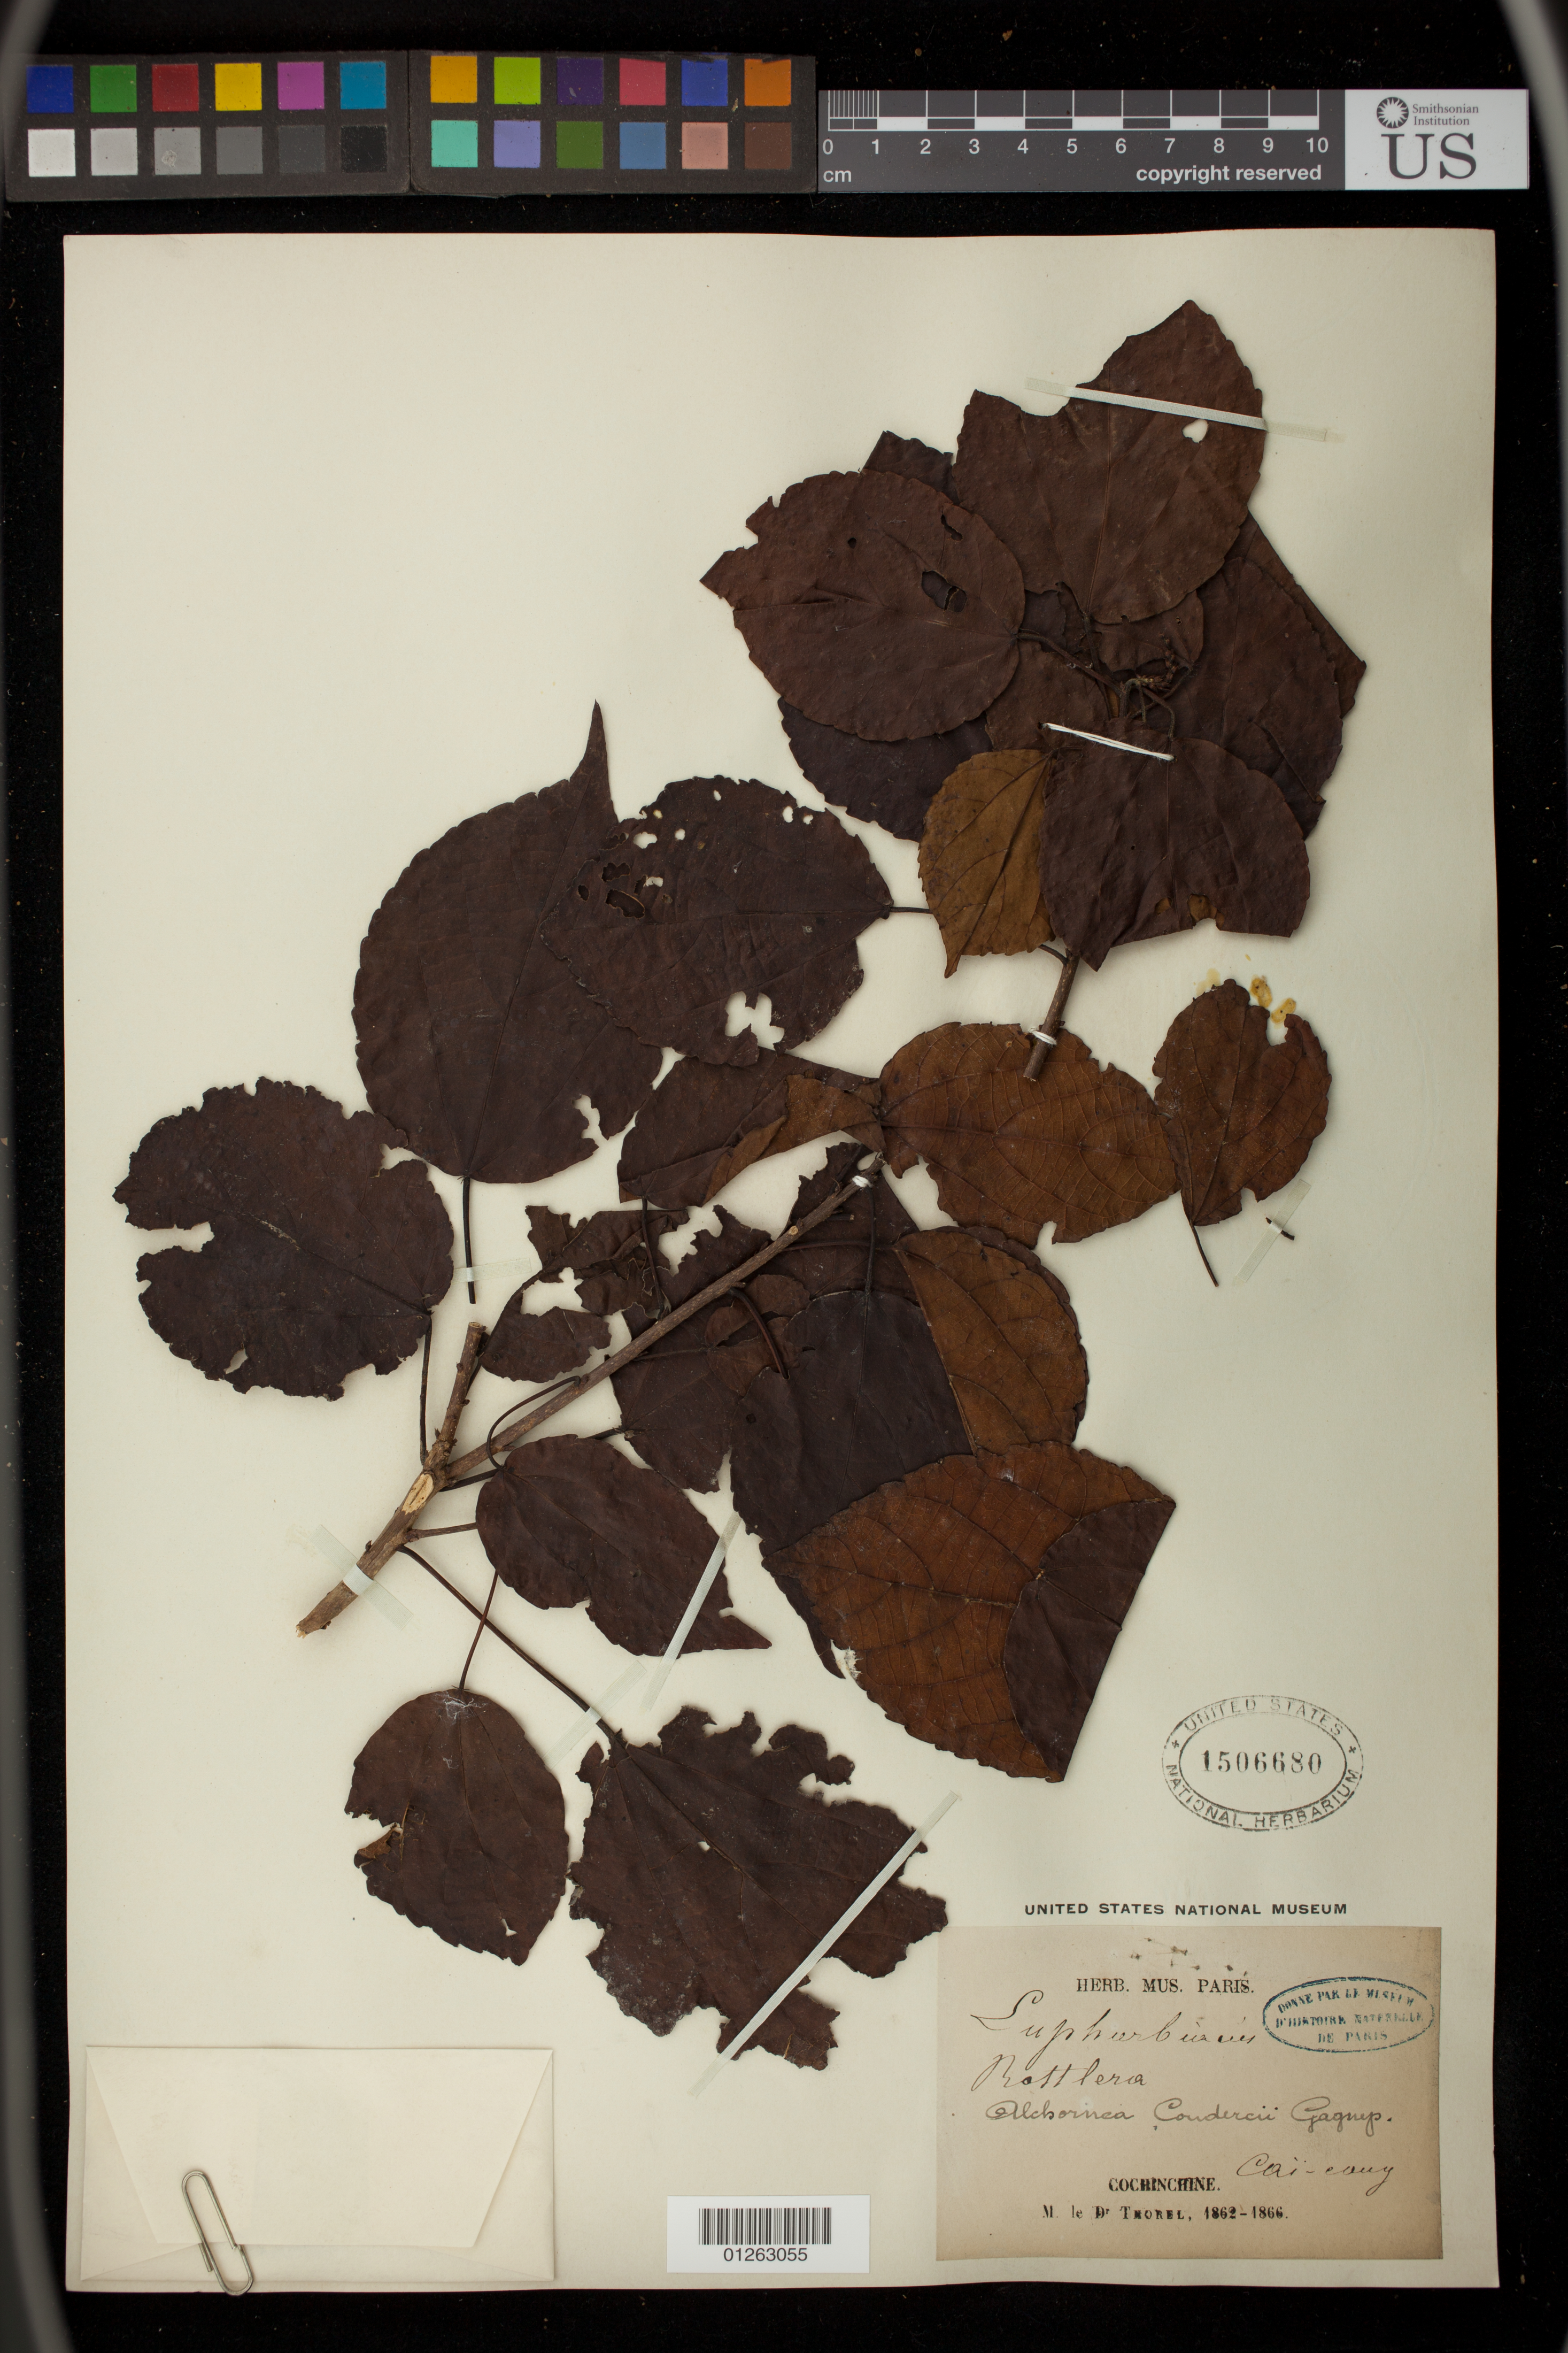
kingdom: Plantae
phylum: Tracheophyta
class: Magnoliopsida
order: Malpighiales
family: Euphorbiaceae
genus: Alchornea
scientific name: Alchornea sp.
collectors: C. Thorel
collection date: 1862/1866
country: Vietnam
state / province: Lai Châu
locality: Cai-cang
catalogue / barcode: US 1506680